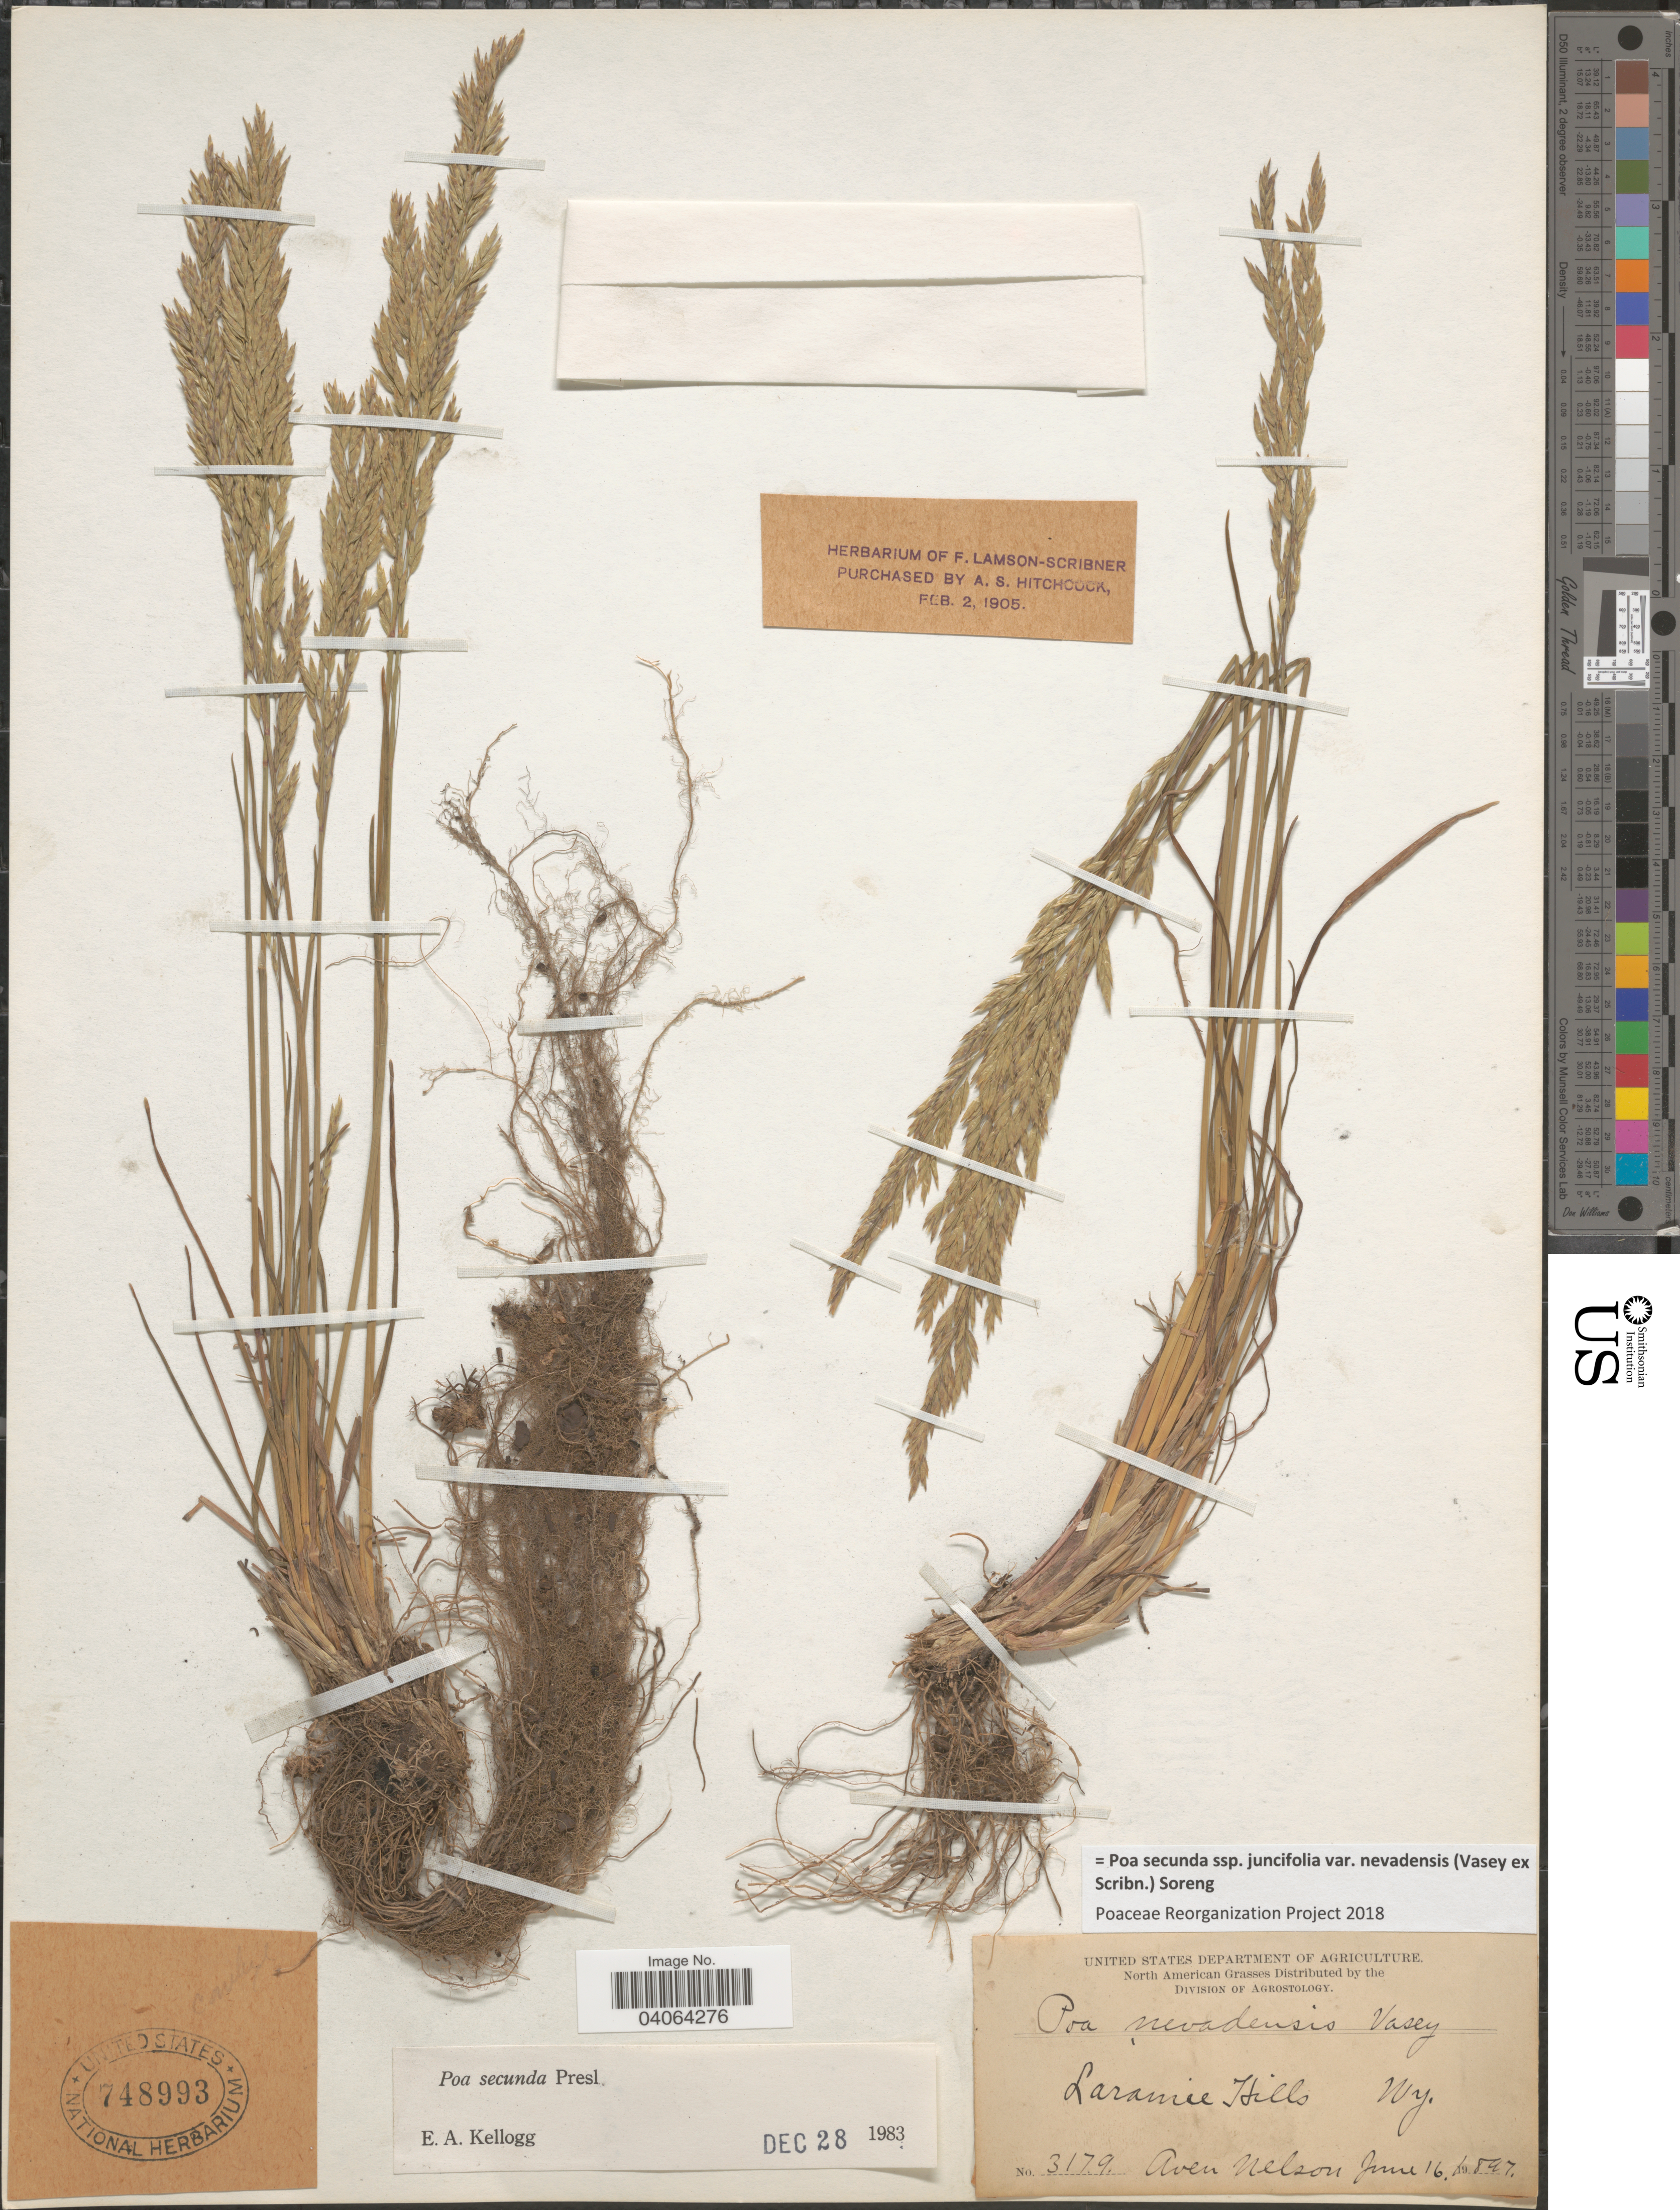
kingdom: Plantae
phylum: Tracheophyta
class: Liliopsida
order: Poales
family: Poaceae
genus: Poa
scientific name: Poa secunda subsp. juncifolia var. nevadensis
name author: (Vasey ex Scribn.) Soreng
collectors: A. Nelson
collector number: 3179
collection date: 1897-06-16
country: United States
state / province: Wyoming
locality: Laramie Hills.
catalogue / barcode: US 748993